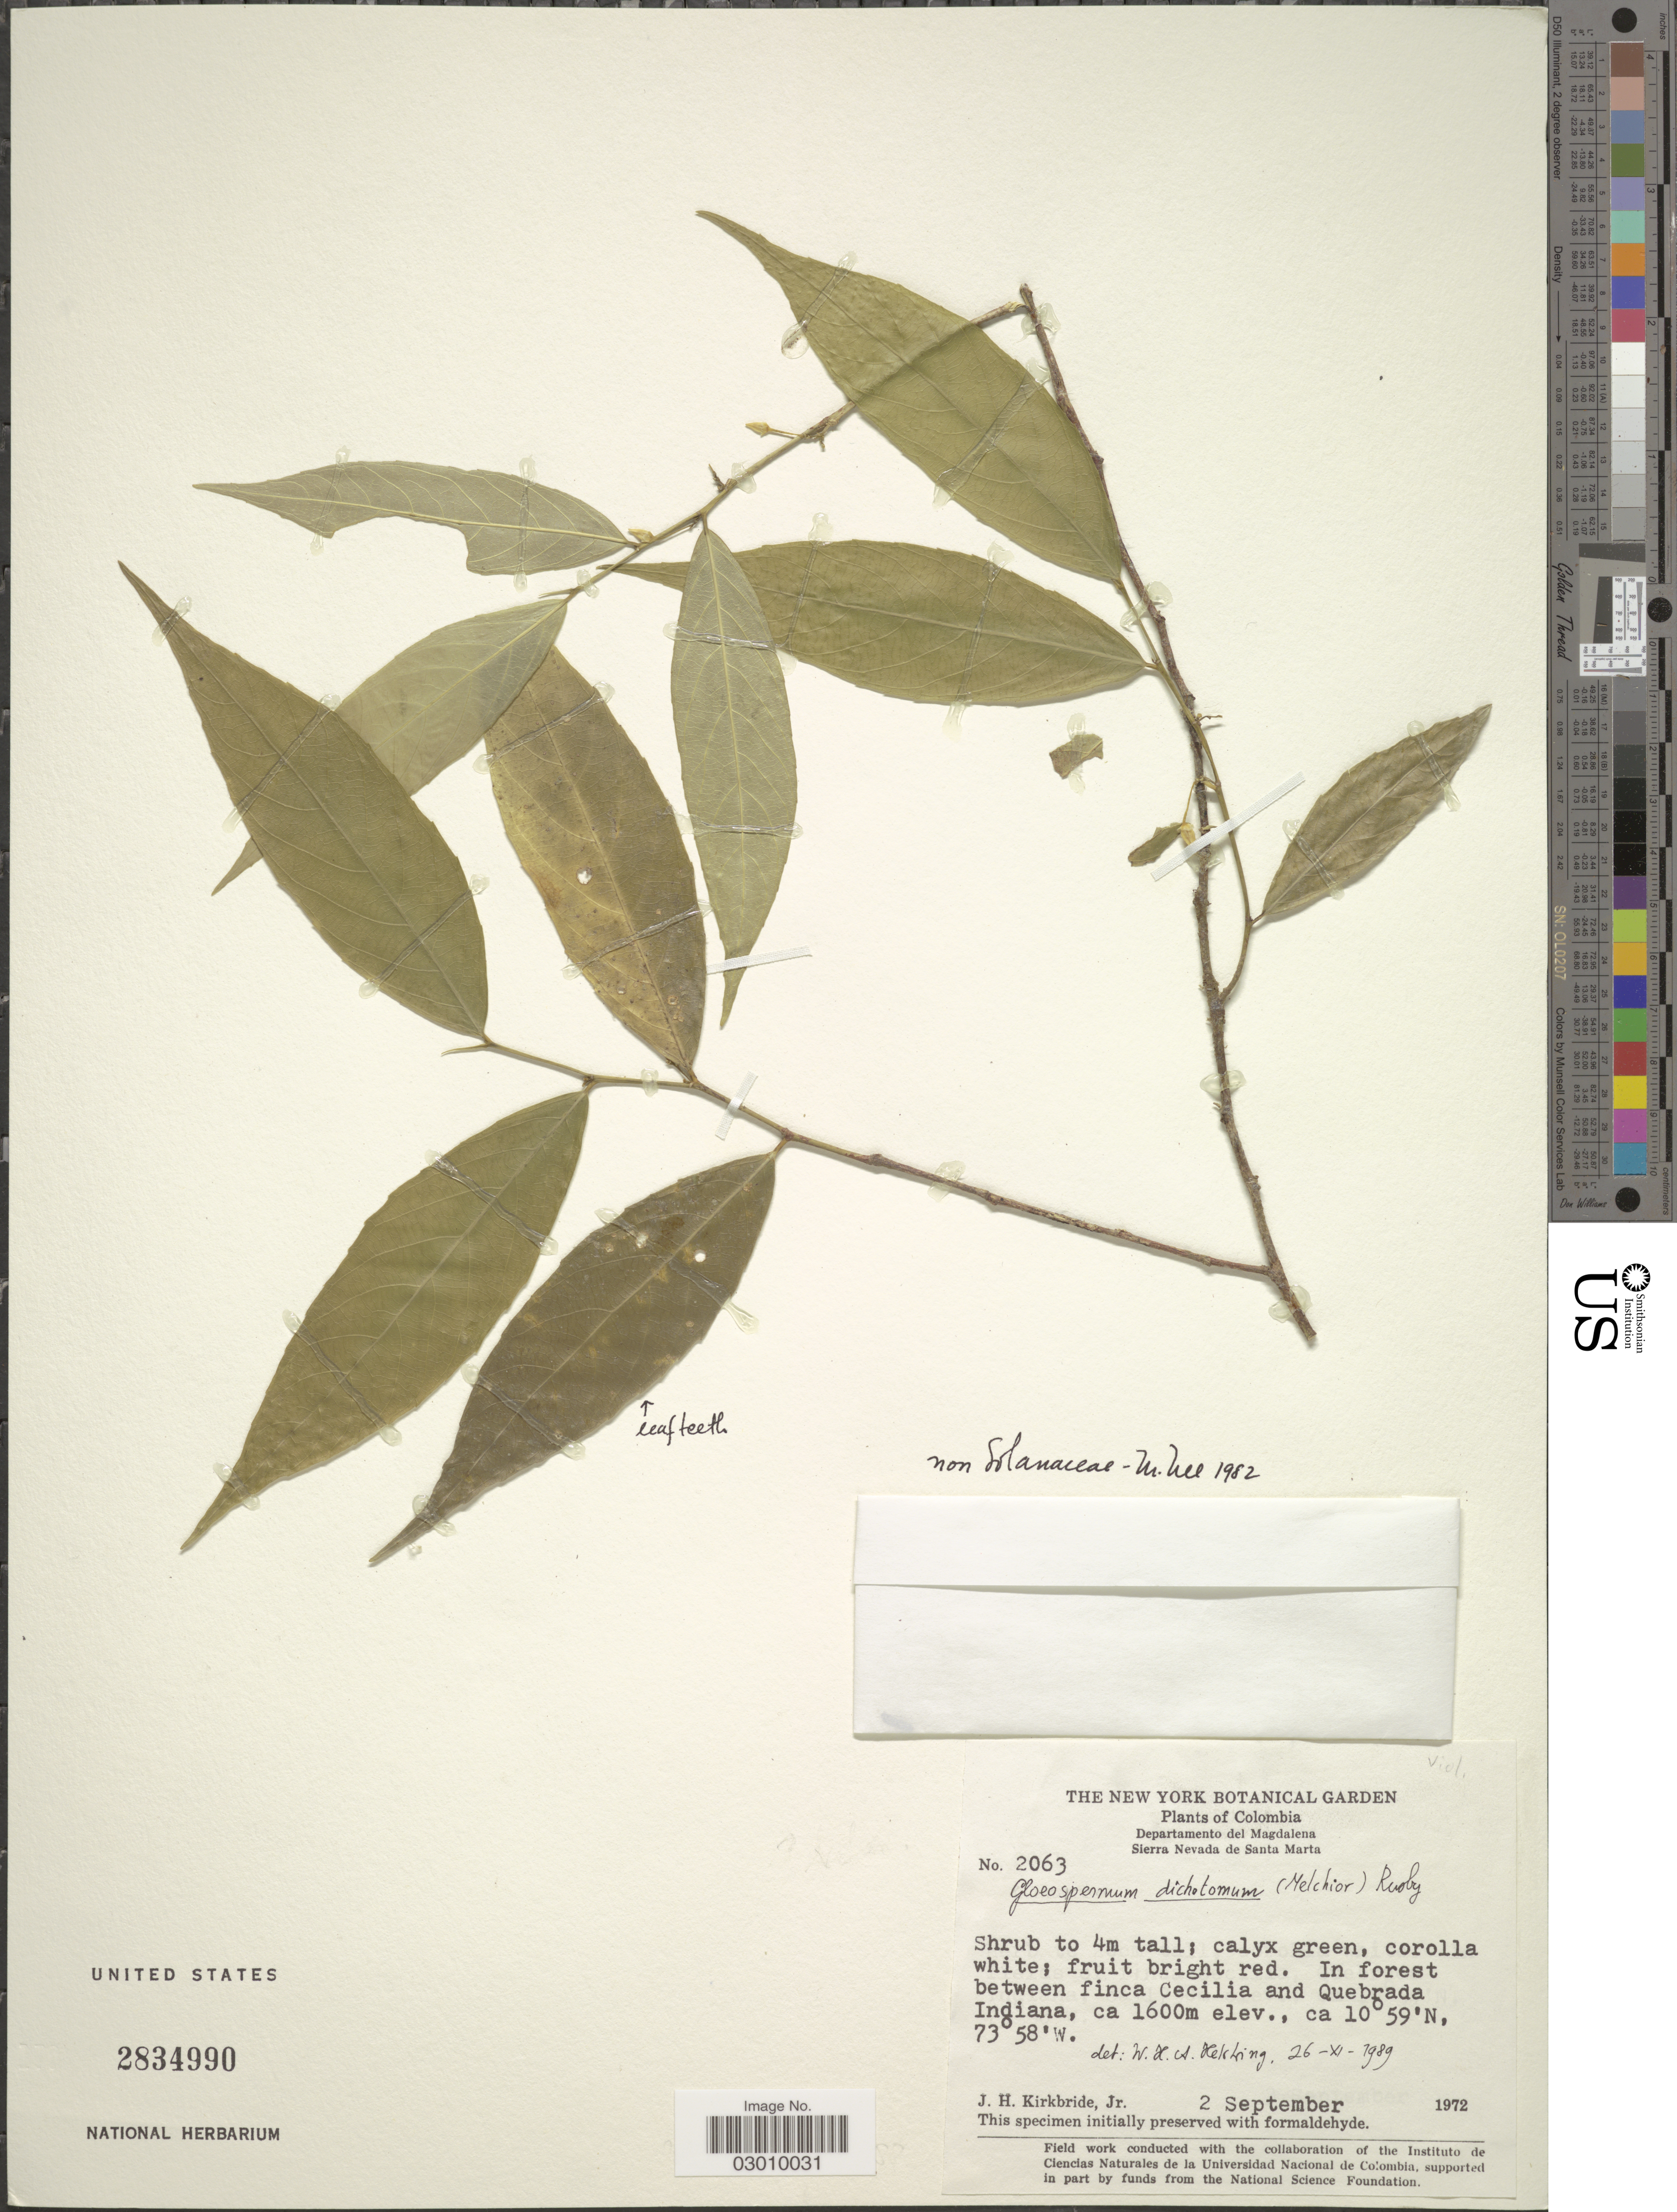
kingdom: Plantae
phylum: Tracheophyta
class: Magnoliopsida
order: Malpighiales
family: Violaceae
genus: Gloeospermum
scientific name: Gloeospermum dichotomum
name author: (Rusby) Melch.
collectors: J. H. Kirkbride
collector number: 2063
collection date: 1972-09-02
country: Colombia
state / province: Magdalena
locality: Departamento del Magdalena, Sierra Nevada de Santa Marta, In forest between finca Cecilia and Quebrada Indiana.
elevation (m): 1600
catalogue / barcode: US 2834990